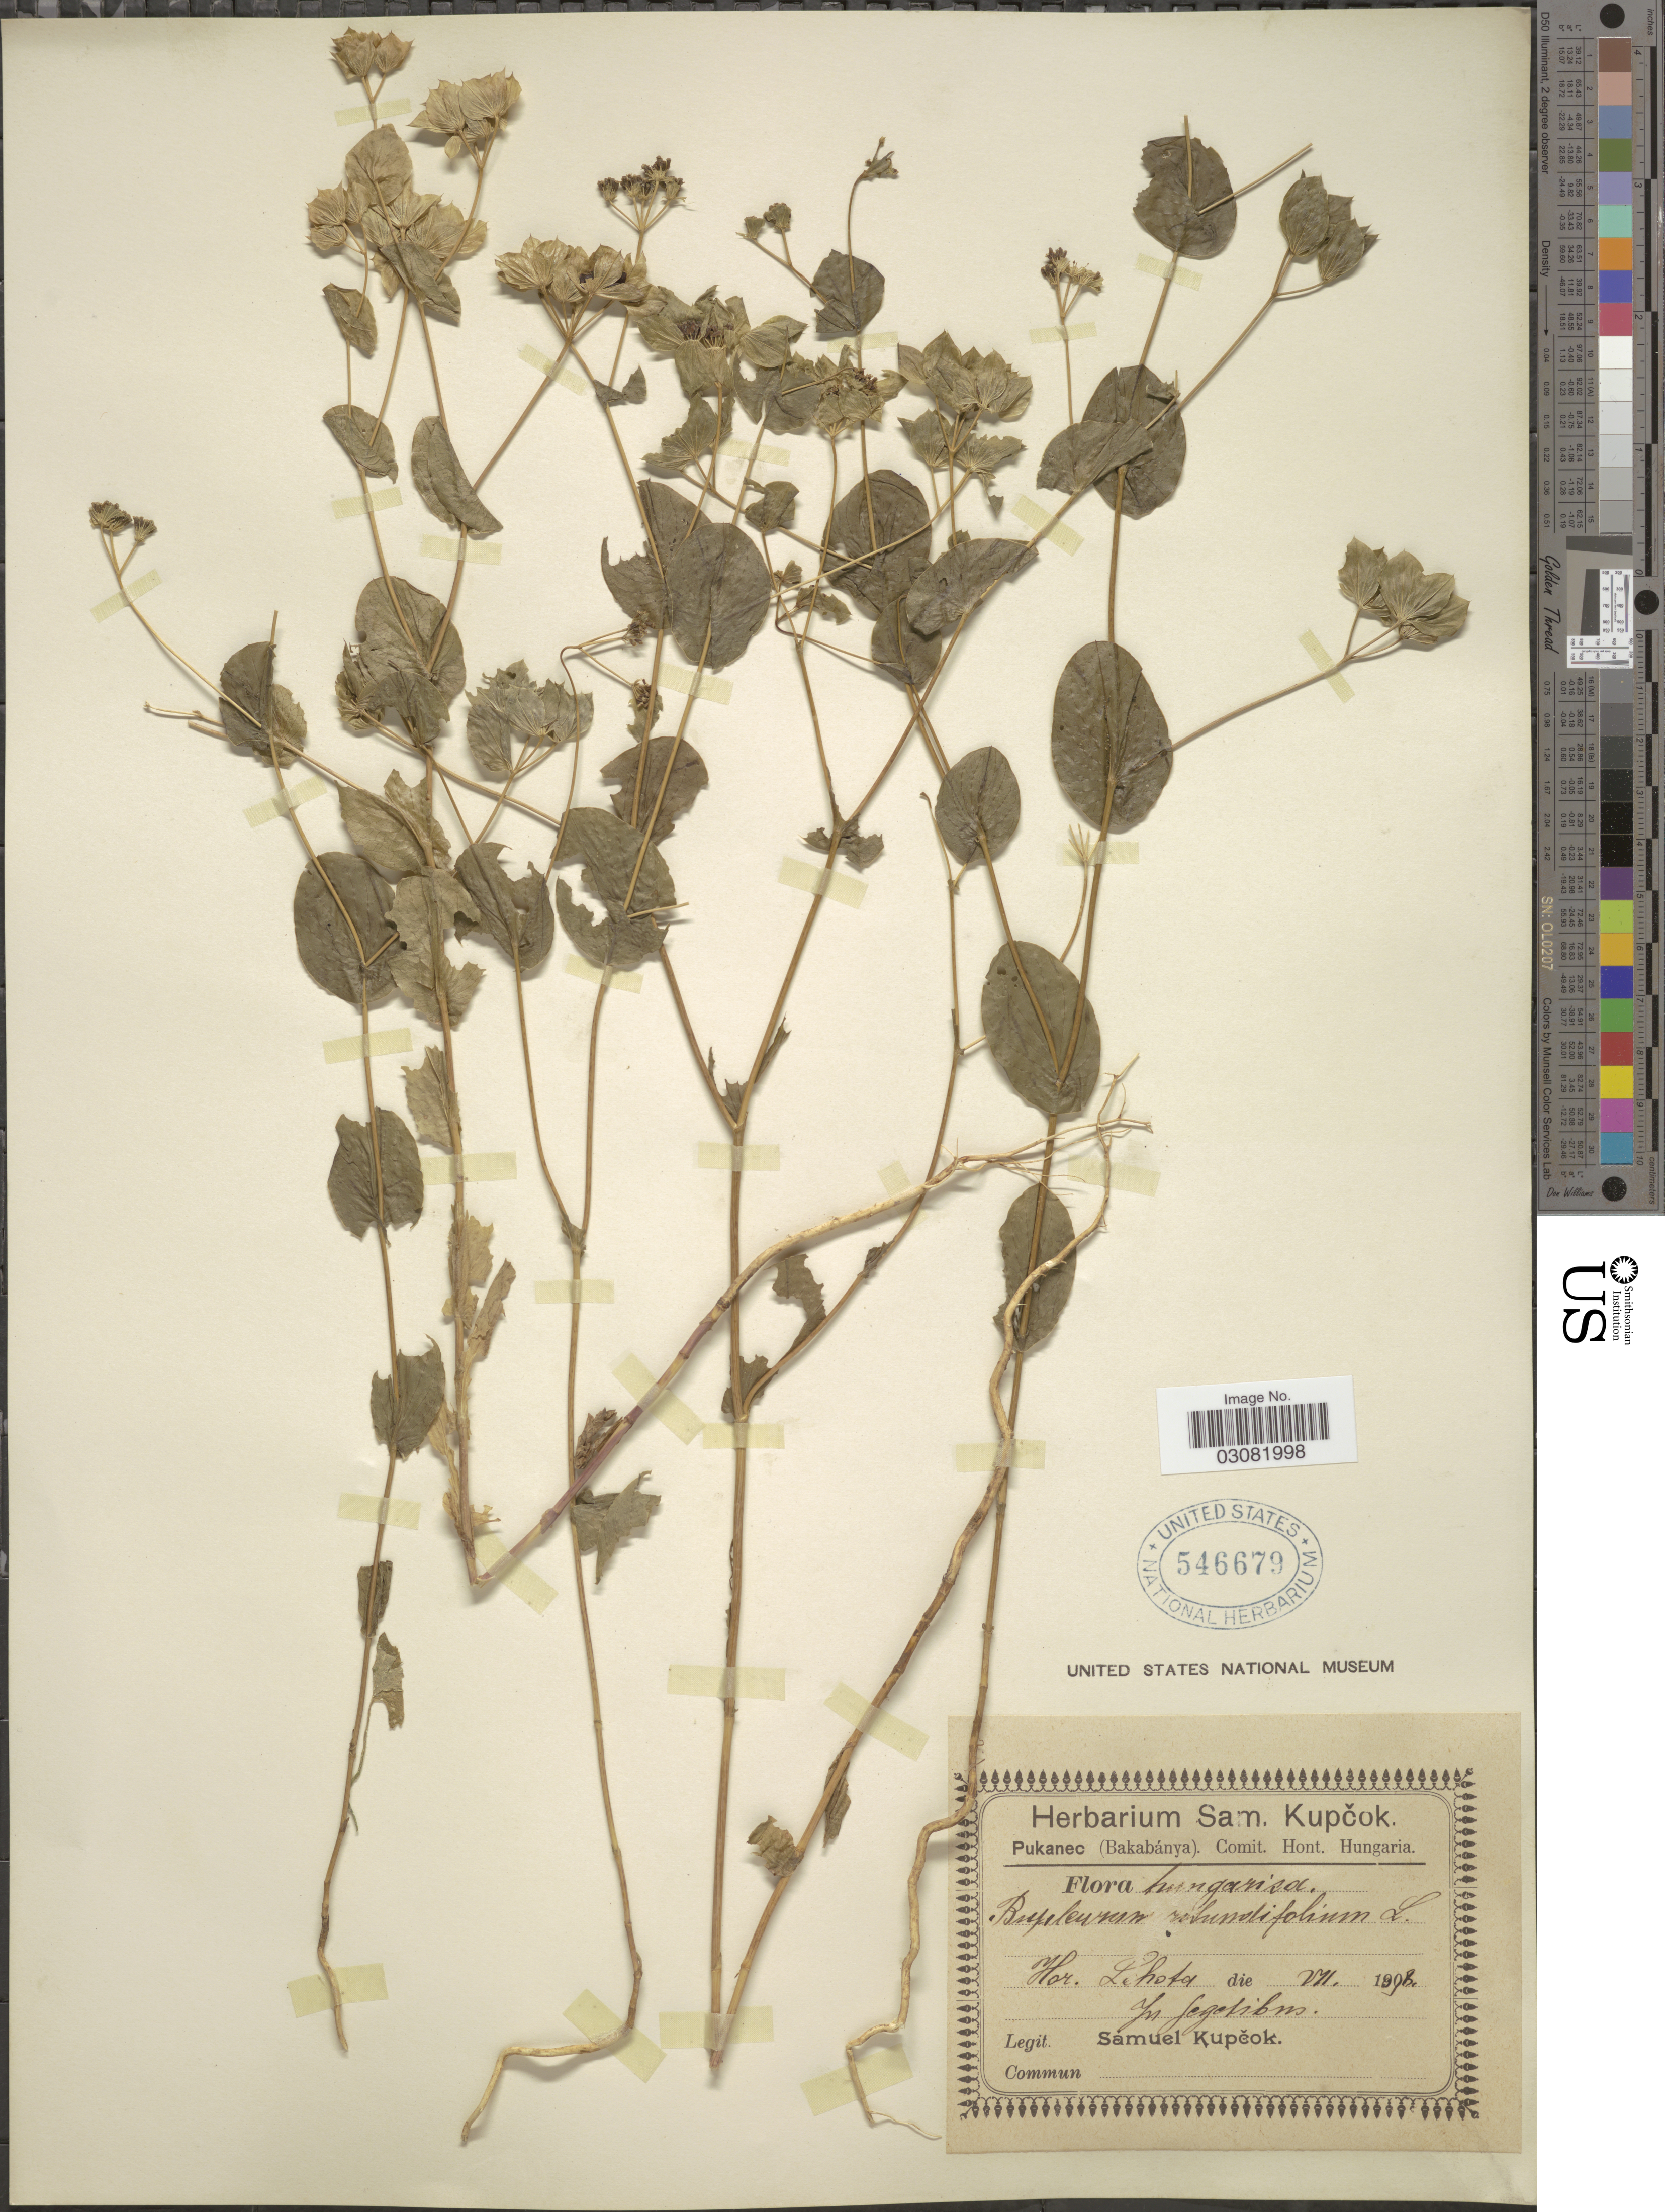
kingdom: Plantae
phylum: Tracheophyta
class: Magnoliopsida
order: Apiales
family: Apiaceae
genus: Bupleurum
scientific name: Bupleurum rotundifolium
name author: L.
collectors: S. Kupcok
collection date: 1898-07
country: Hungary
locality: Hor. Lehofa. In Segosibus. [interpreted]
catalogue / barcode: US 546679